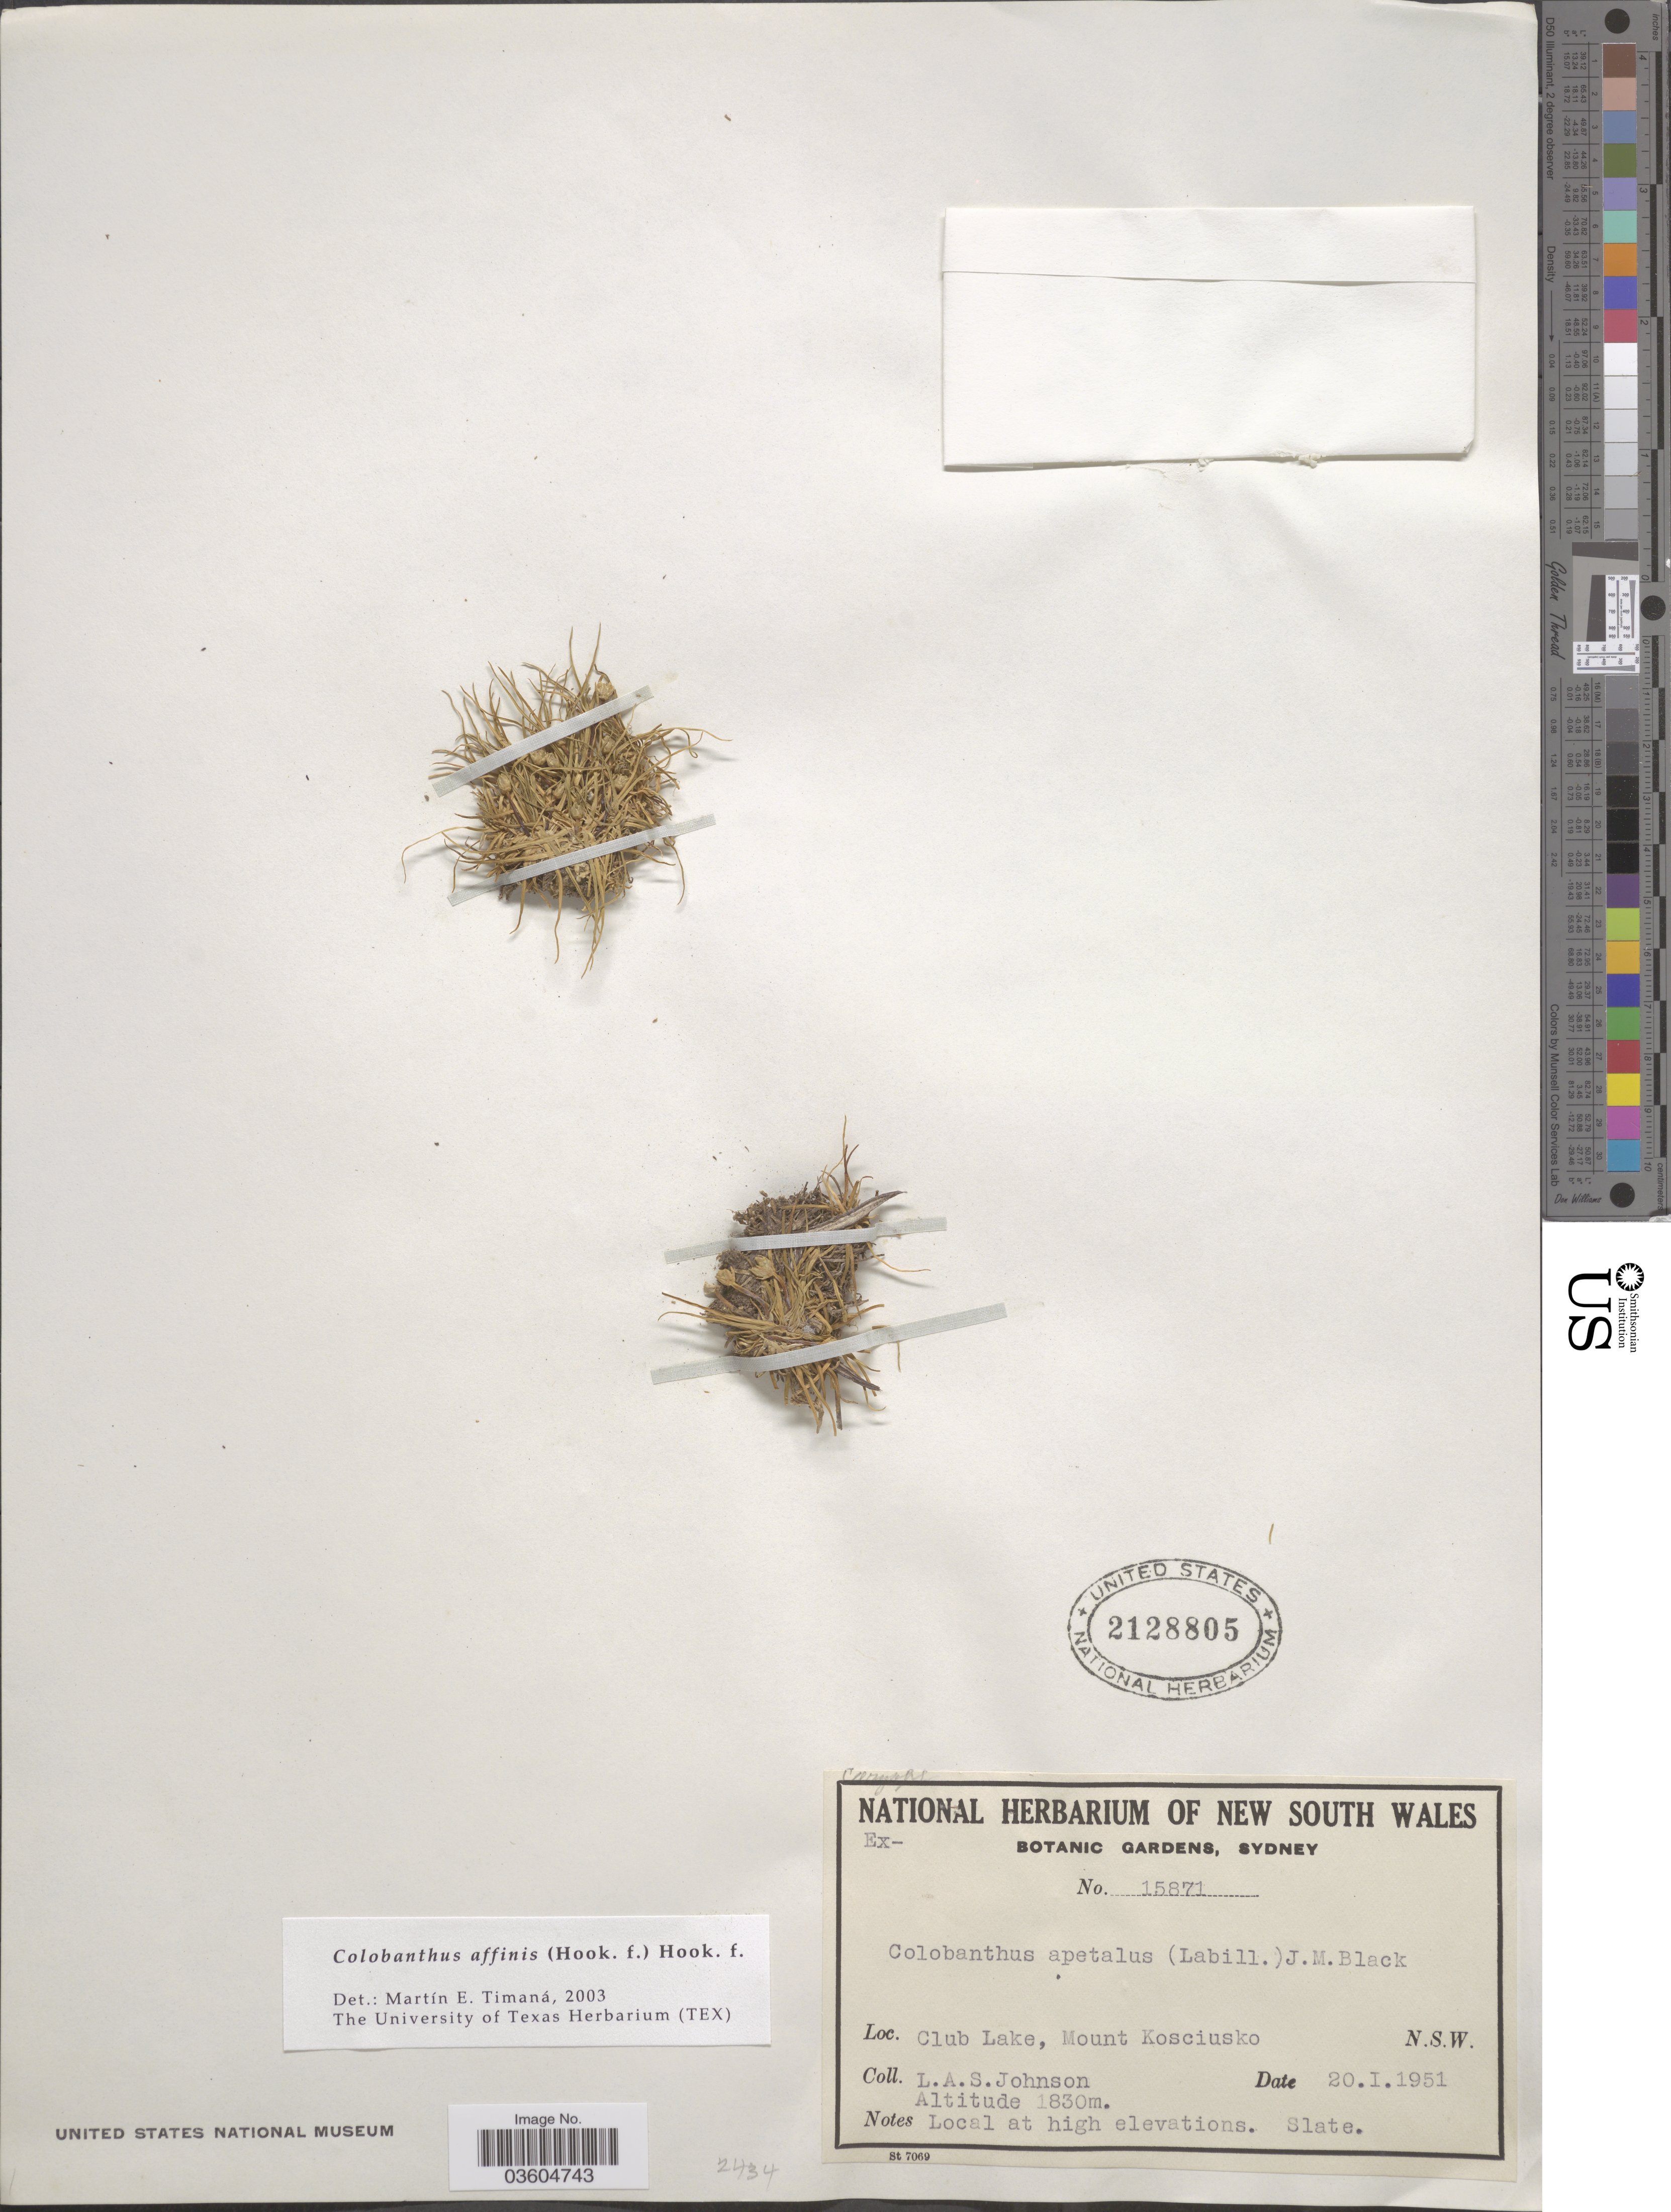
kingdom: Plantae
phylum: Tracheophyta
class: Magnoliopsida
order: Caryophyllales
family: Caryophyllaceae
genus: Colobanthus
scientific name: Colobanthus affinis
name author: Hook. f.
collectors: L. A. S. Johnson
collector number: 15871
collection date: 1951-01-20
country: Australia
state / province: New South Wales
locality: Club Lake, Mount Kosciusko. N.S.W.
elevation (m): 1830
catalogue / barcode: US 2128805